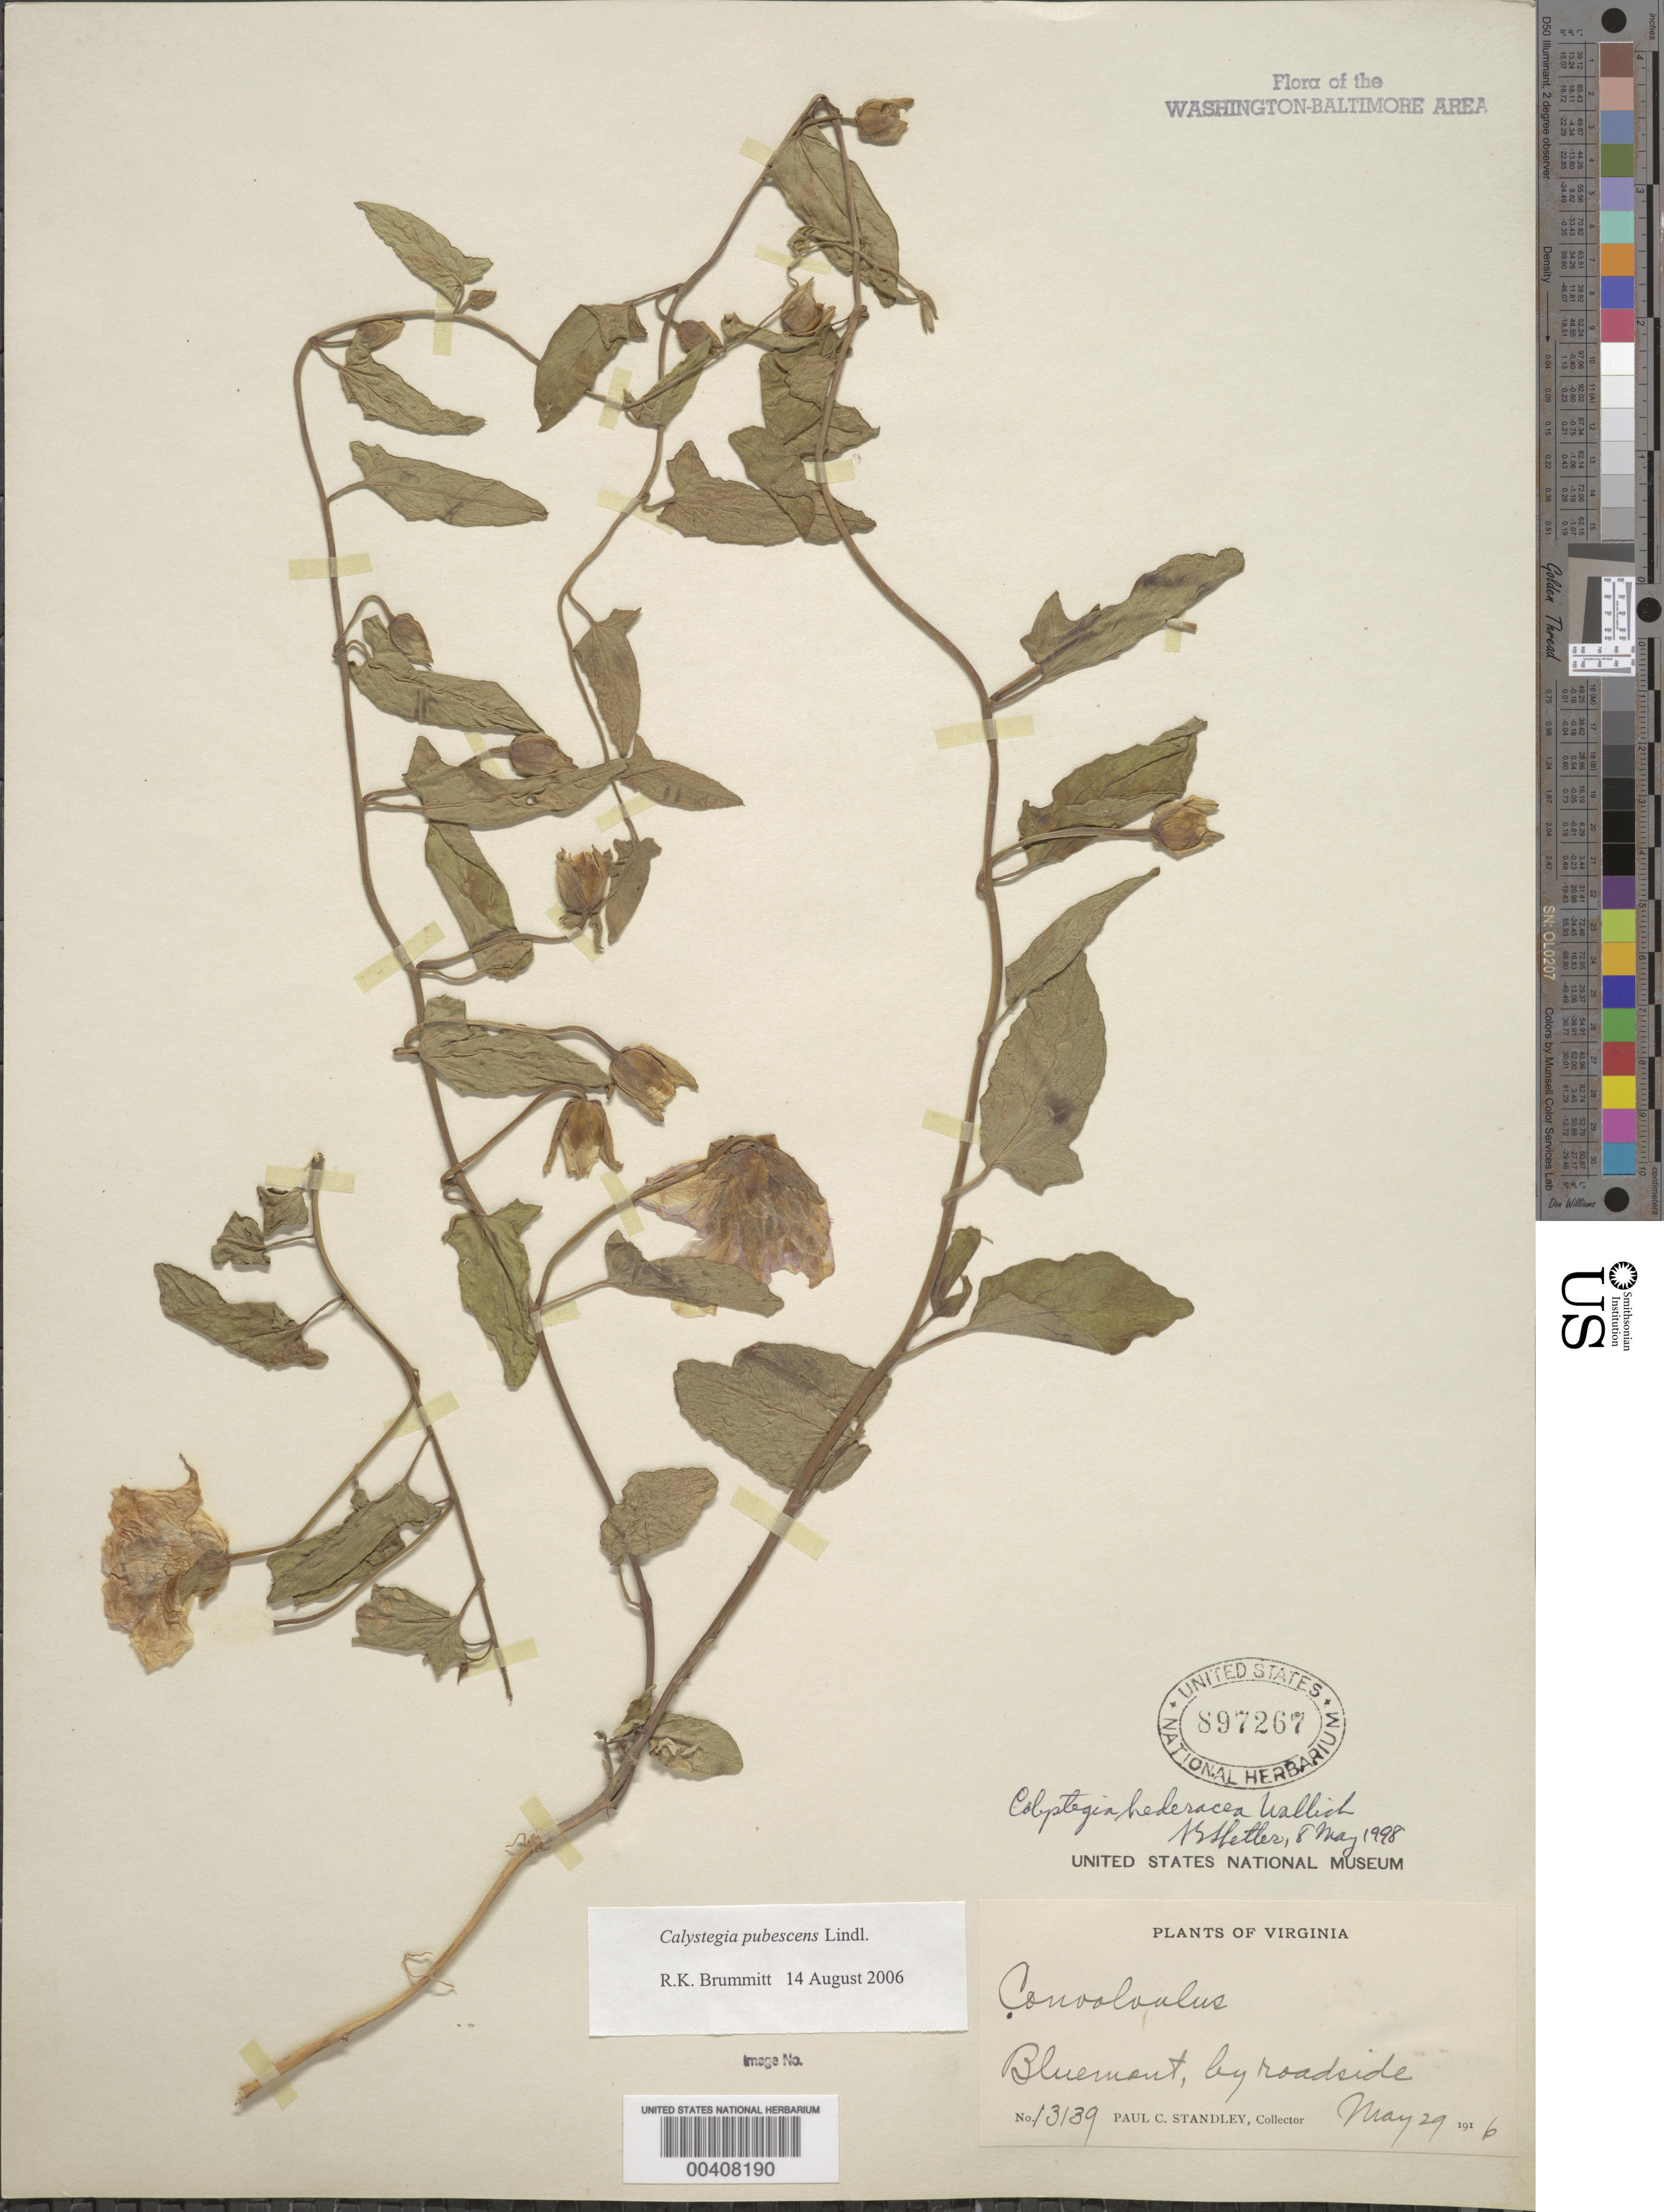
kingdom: Plantae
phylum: Tracheophyta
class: Magnoliopsida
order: Solanales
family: Convolvulaceae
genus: Calystegia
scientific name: Calystegia pubescens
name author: Lindl.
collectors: P. C. Standley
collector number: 13139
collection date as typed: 29 May 1916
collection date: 1916-05-29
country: United States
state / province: Virginia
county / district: Loudoun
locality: Bluemont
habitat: Roadside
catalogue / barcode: US 897267